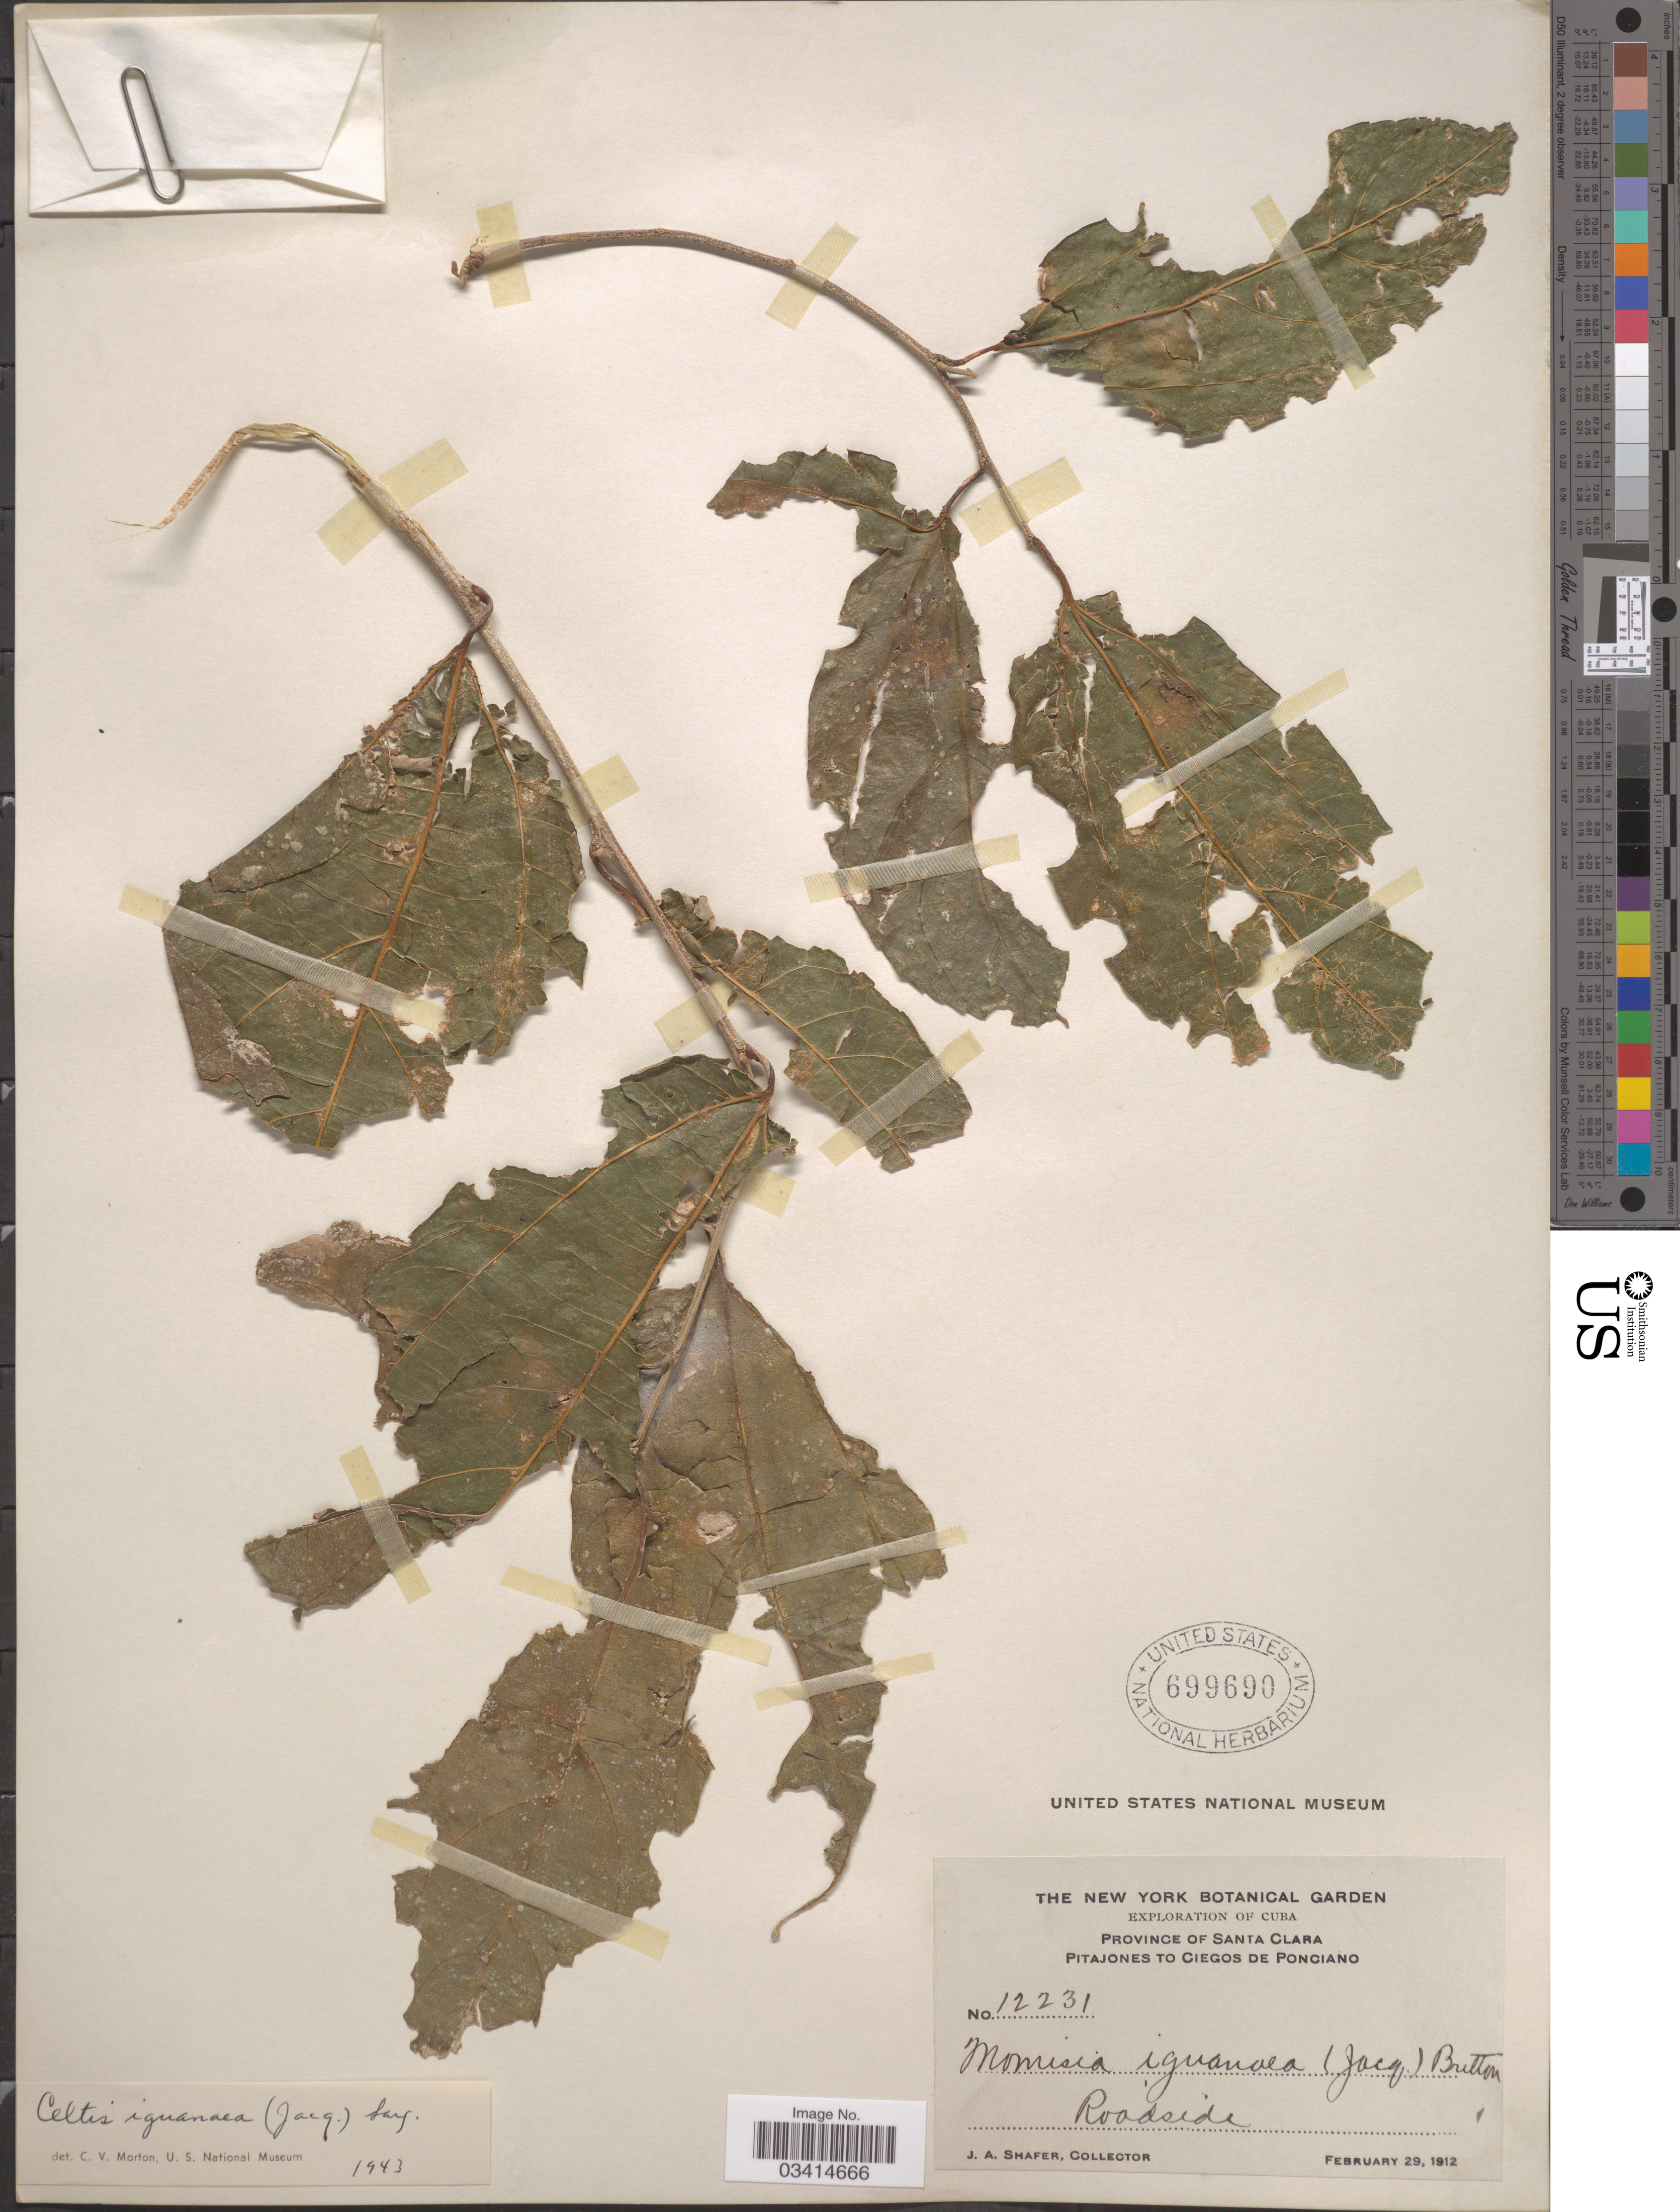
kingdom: Plantae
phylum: Tracheophyta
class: Magnoliopsida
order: Rosales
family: Cannabaceae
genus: Celtis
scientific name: Celtis iguanaea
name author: (Jacq.) Sarg.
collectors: J. A. Shafer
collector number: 12231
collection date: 1912-02-29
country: Cuba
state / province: Las Villas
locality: Province of Santa Clara. Pitajones to Ciegos de Ponciano. Roadside.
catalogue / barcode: US 699690